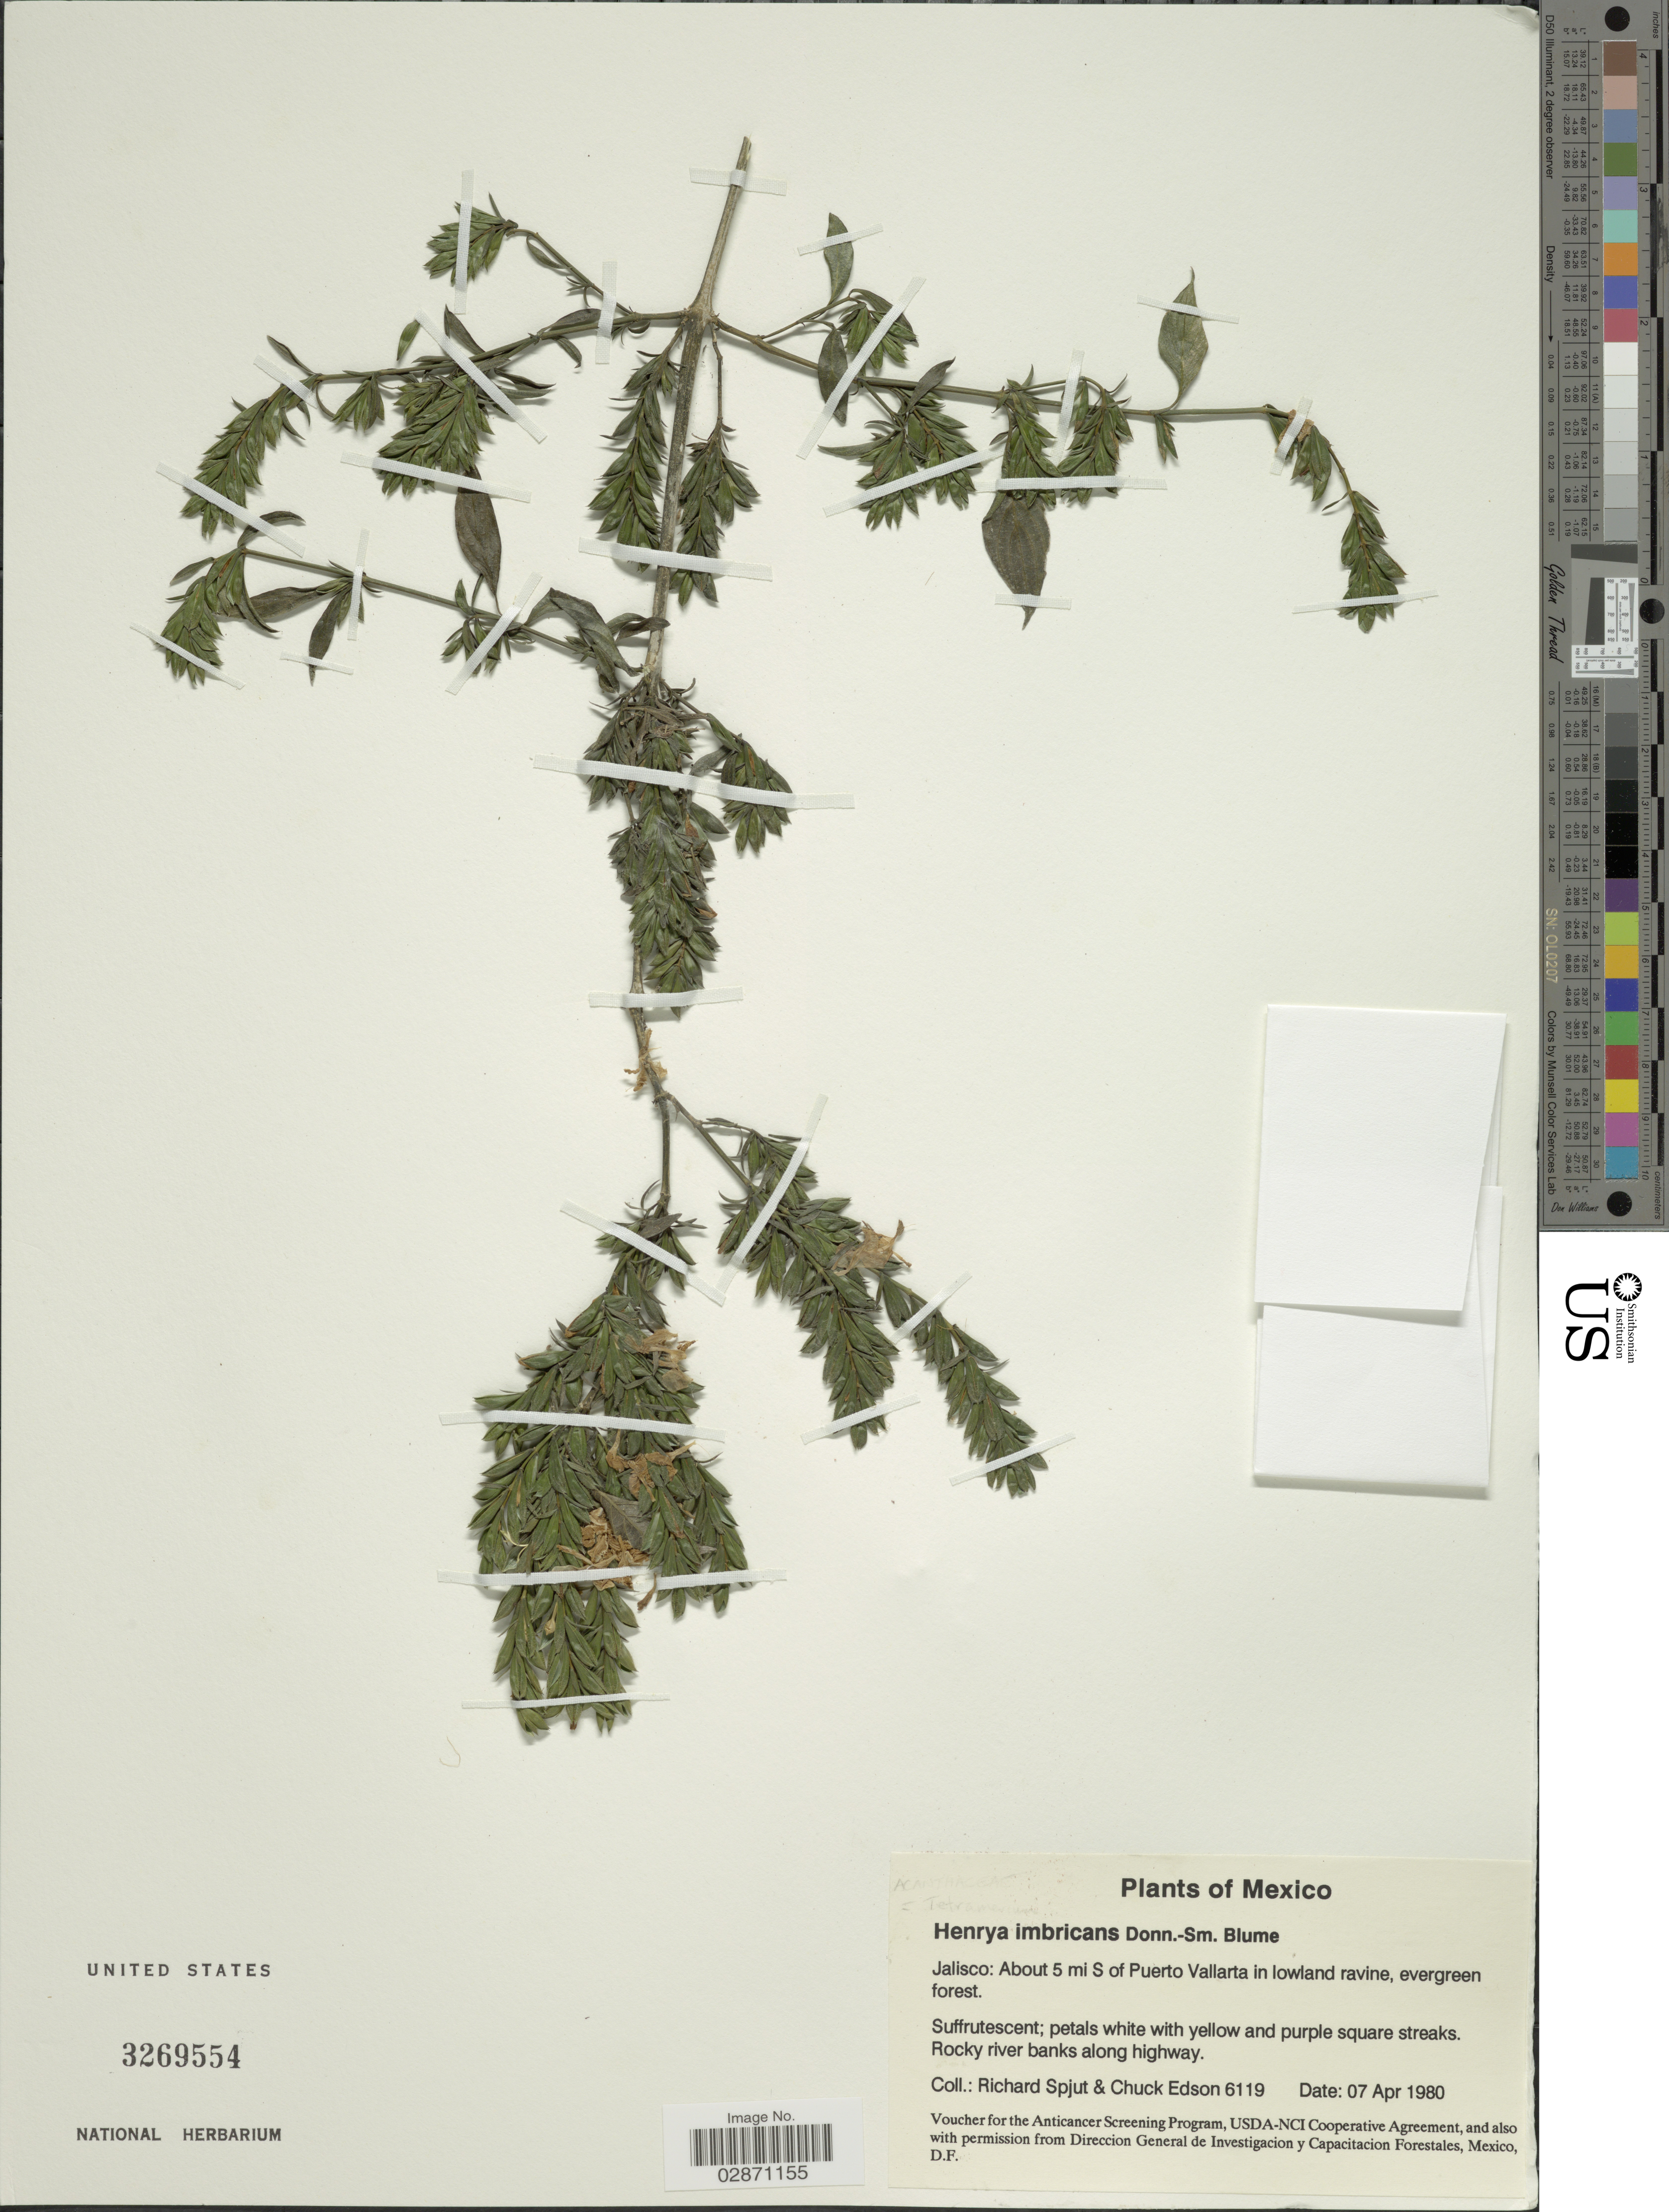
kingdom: Plantae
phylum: Tracheophyta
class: Magnoliopsida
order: Lamiales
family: Acanthaceae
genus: Henrya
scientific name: Henrya insularis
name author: Nees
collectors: R. Spjut & C. Edson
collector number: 6119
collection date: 1980-04-07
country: Mexico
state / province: Jalisco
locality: About 5 mi. S of Puerto Vallarta in lowland ravine.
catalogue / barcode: US 3269554